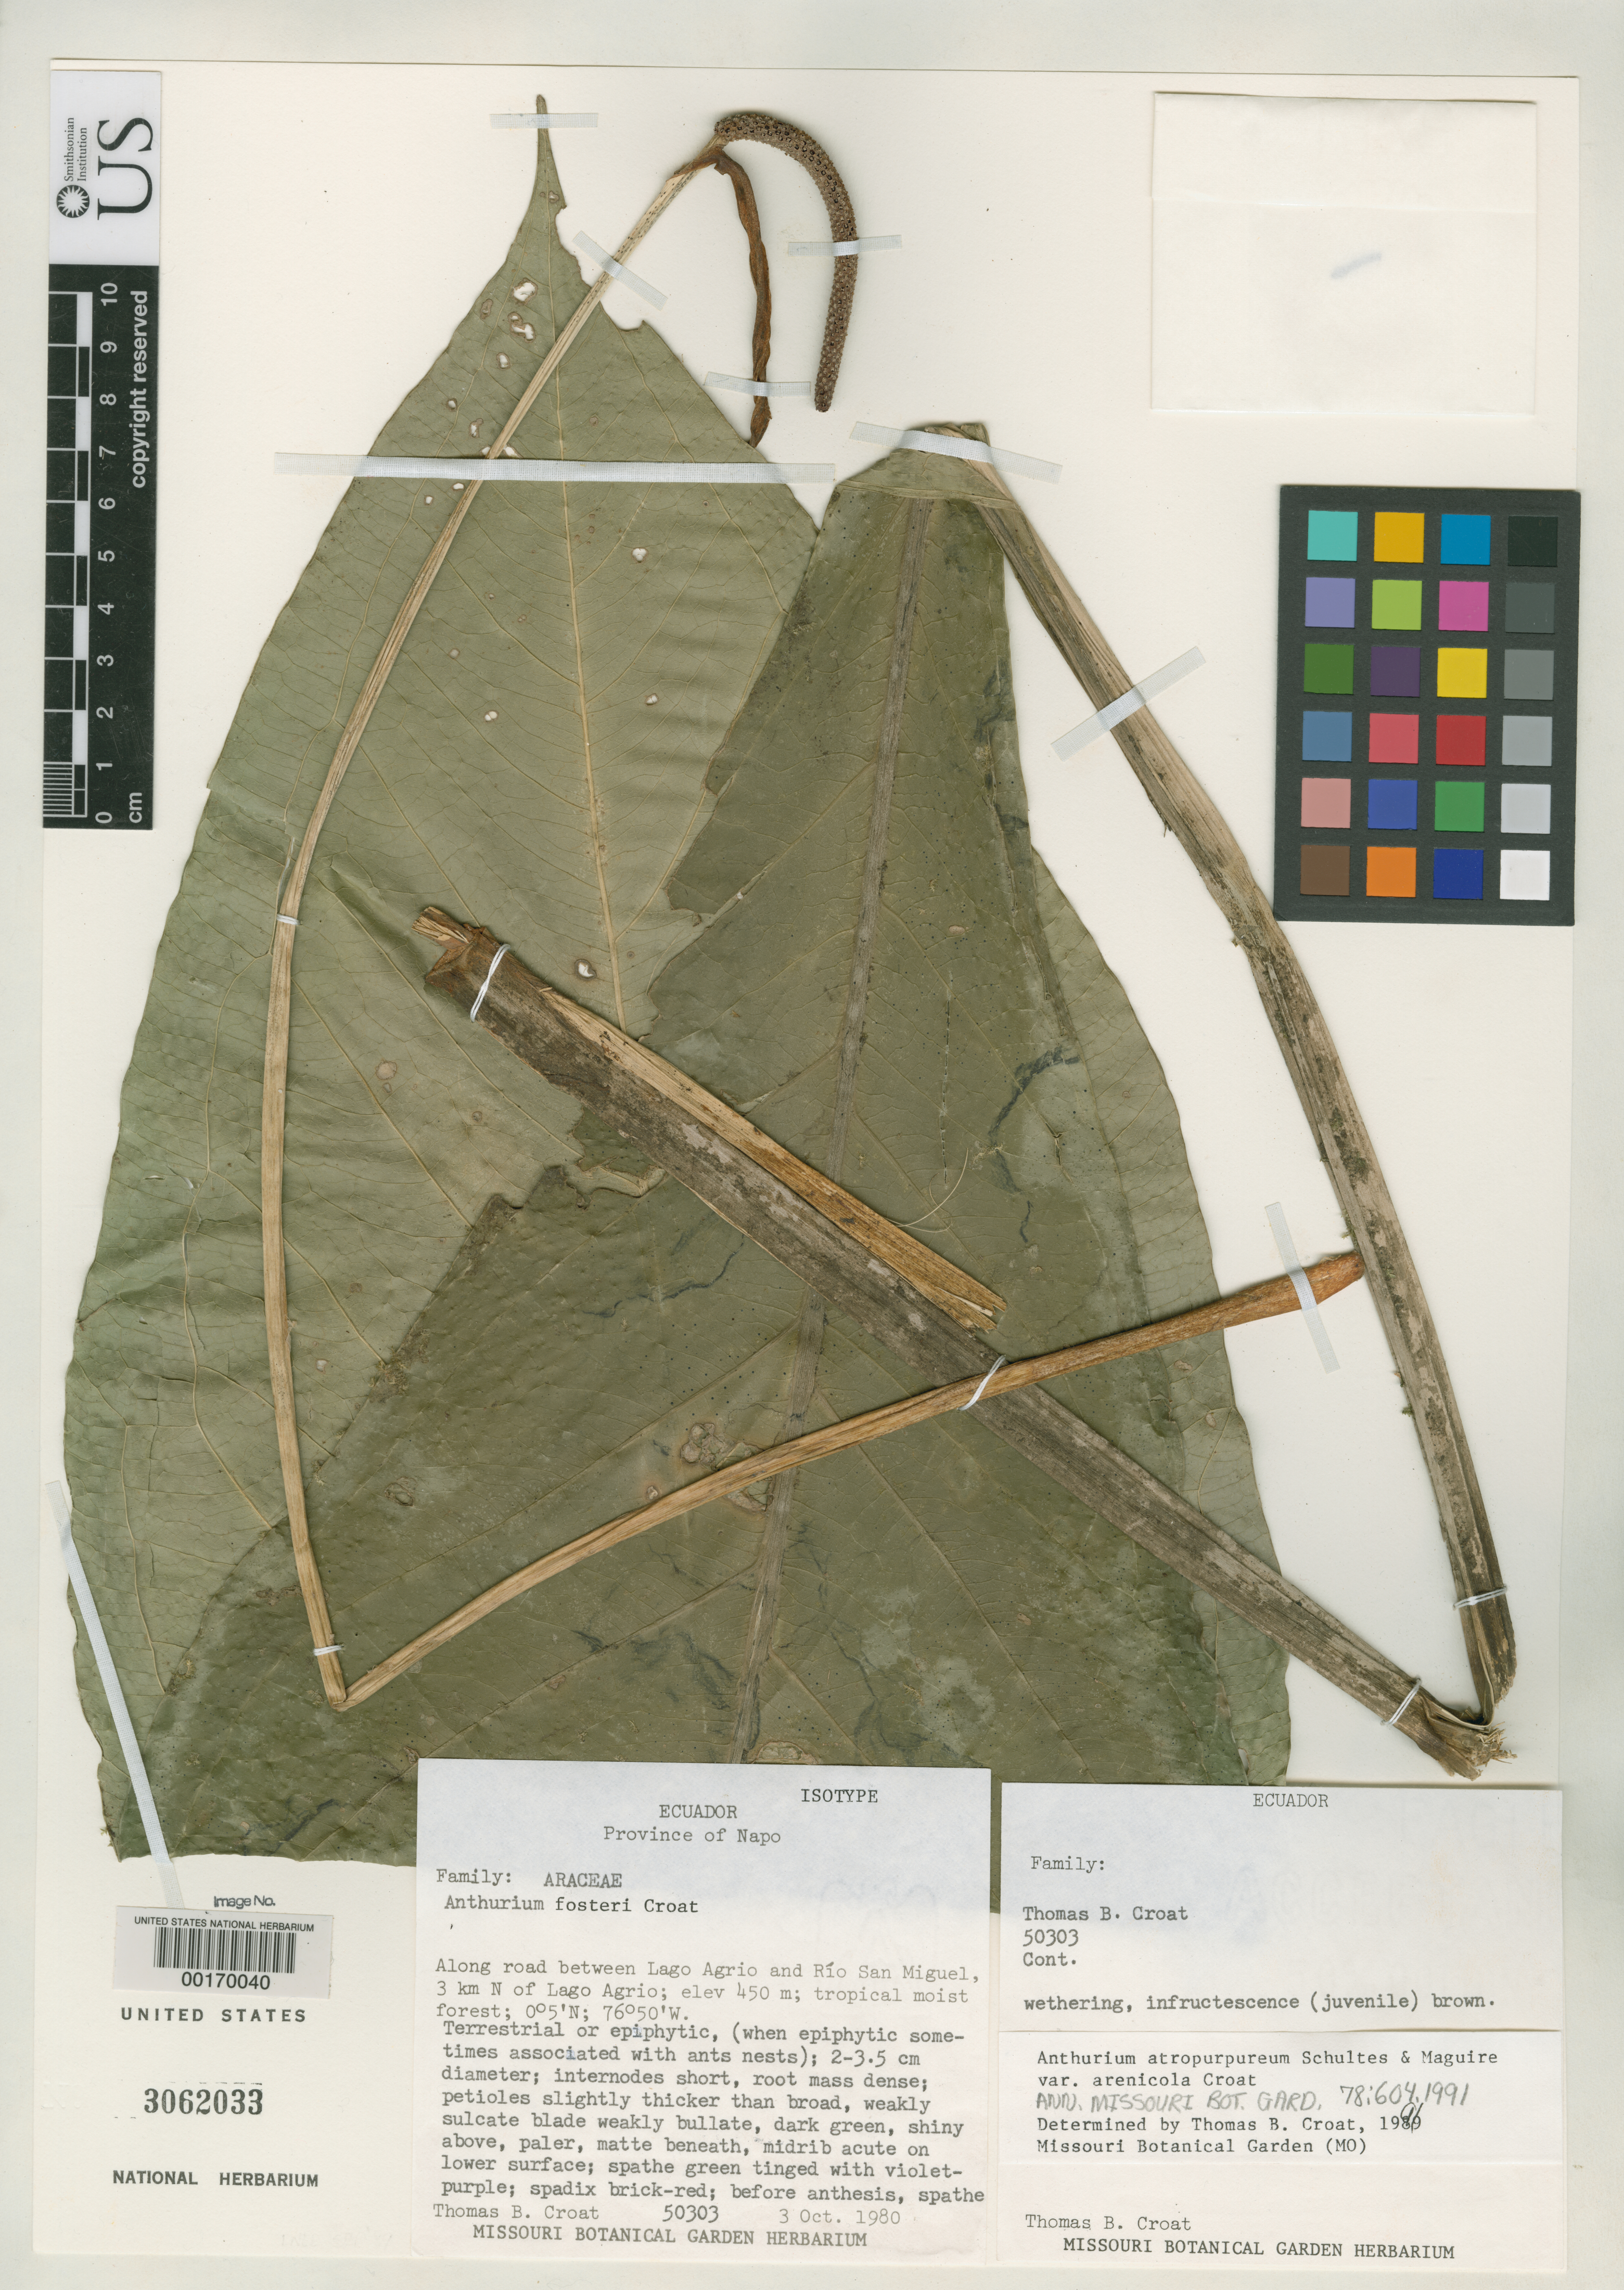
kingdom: Plantae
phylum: Tracheophyta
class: Liliopsida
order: Alismatales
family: Araceae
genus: Anthurium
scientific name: Anthurium atropurpureum var. arenicola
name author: Croat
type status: Isotype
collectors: T. B. Croat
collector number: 50303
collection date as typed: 03 Oct 1980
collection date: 1980-10-03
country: Ecuador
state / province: Napo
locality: Along road between Lake AgRio and Rio Sal Miguel, 3 km N of Lake AgRio.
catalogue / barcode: US 3062033